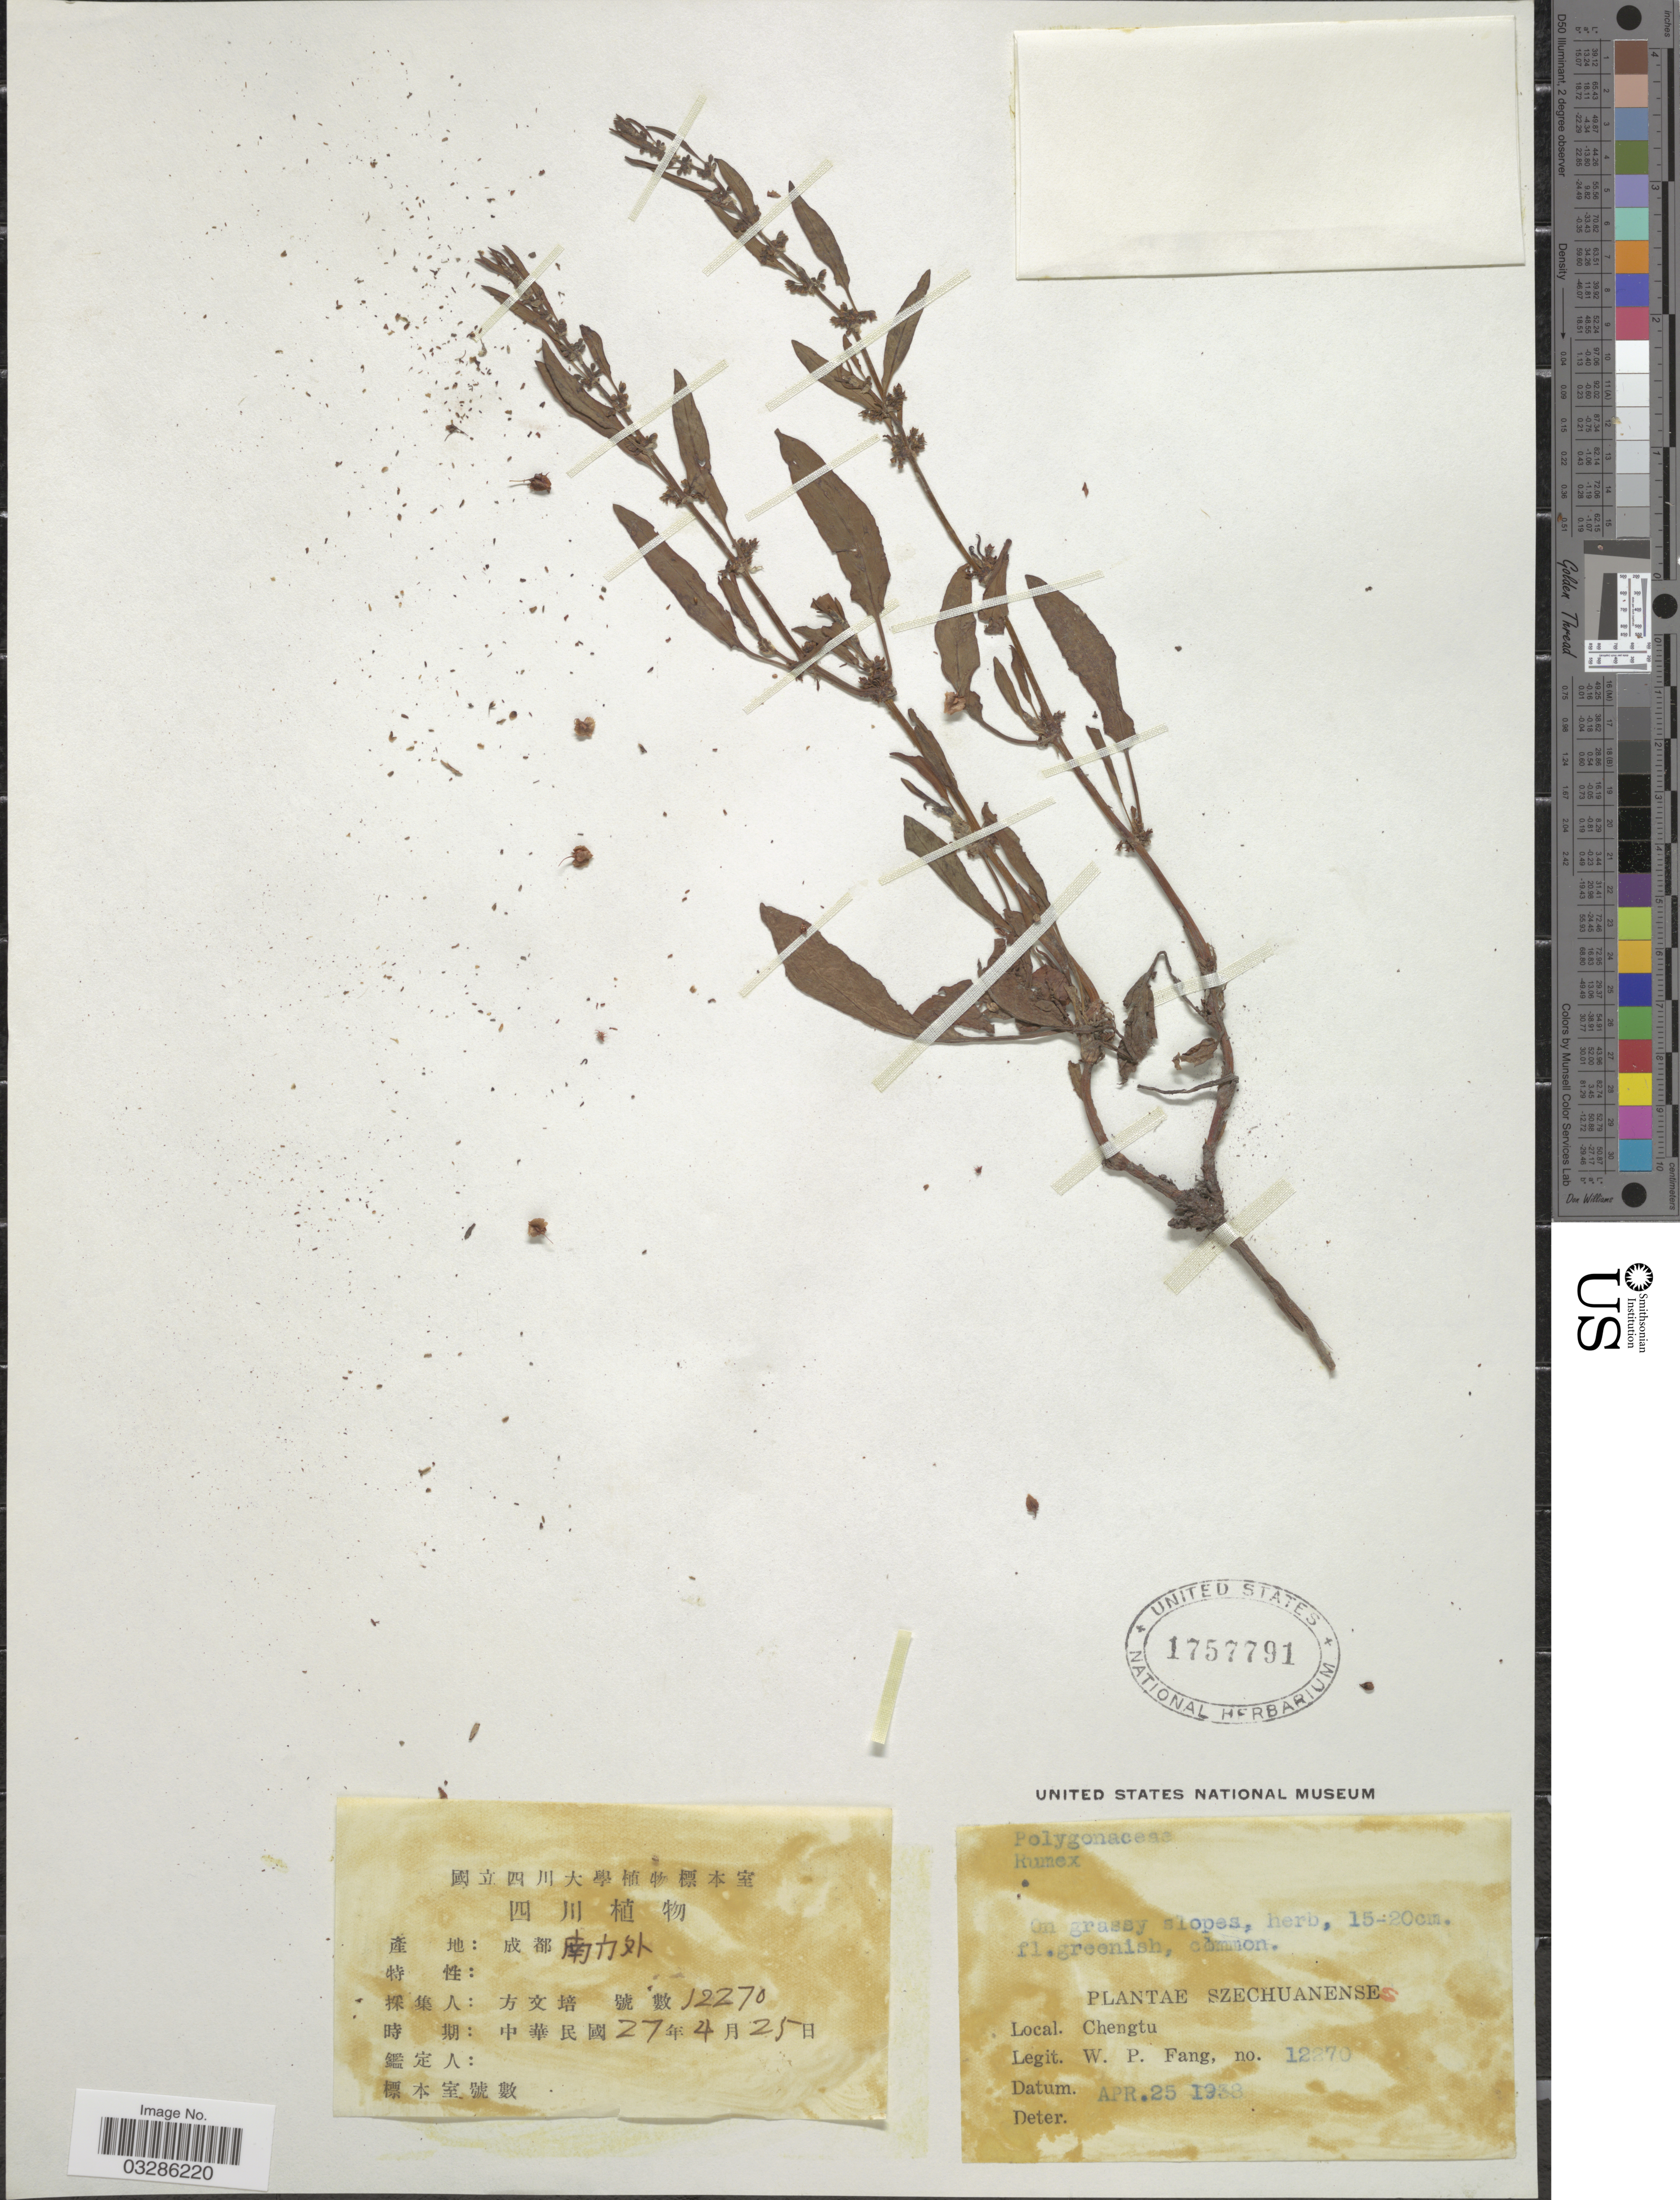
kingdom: Plantae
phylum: Tracheophyta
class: Magnoliopsida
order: Caryophyllales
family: Polygonaceae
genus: Rumex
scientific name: Rumex sp.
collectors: W. P. Fang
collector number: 12270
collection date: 1938-04-25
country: China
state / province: Sichuan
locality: Szechuanense. Chengtu.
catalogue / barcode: US 1757791